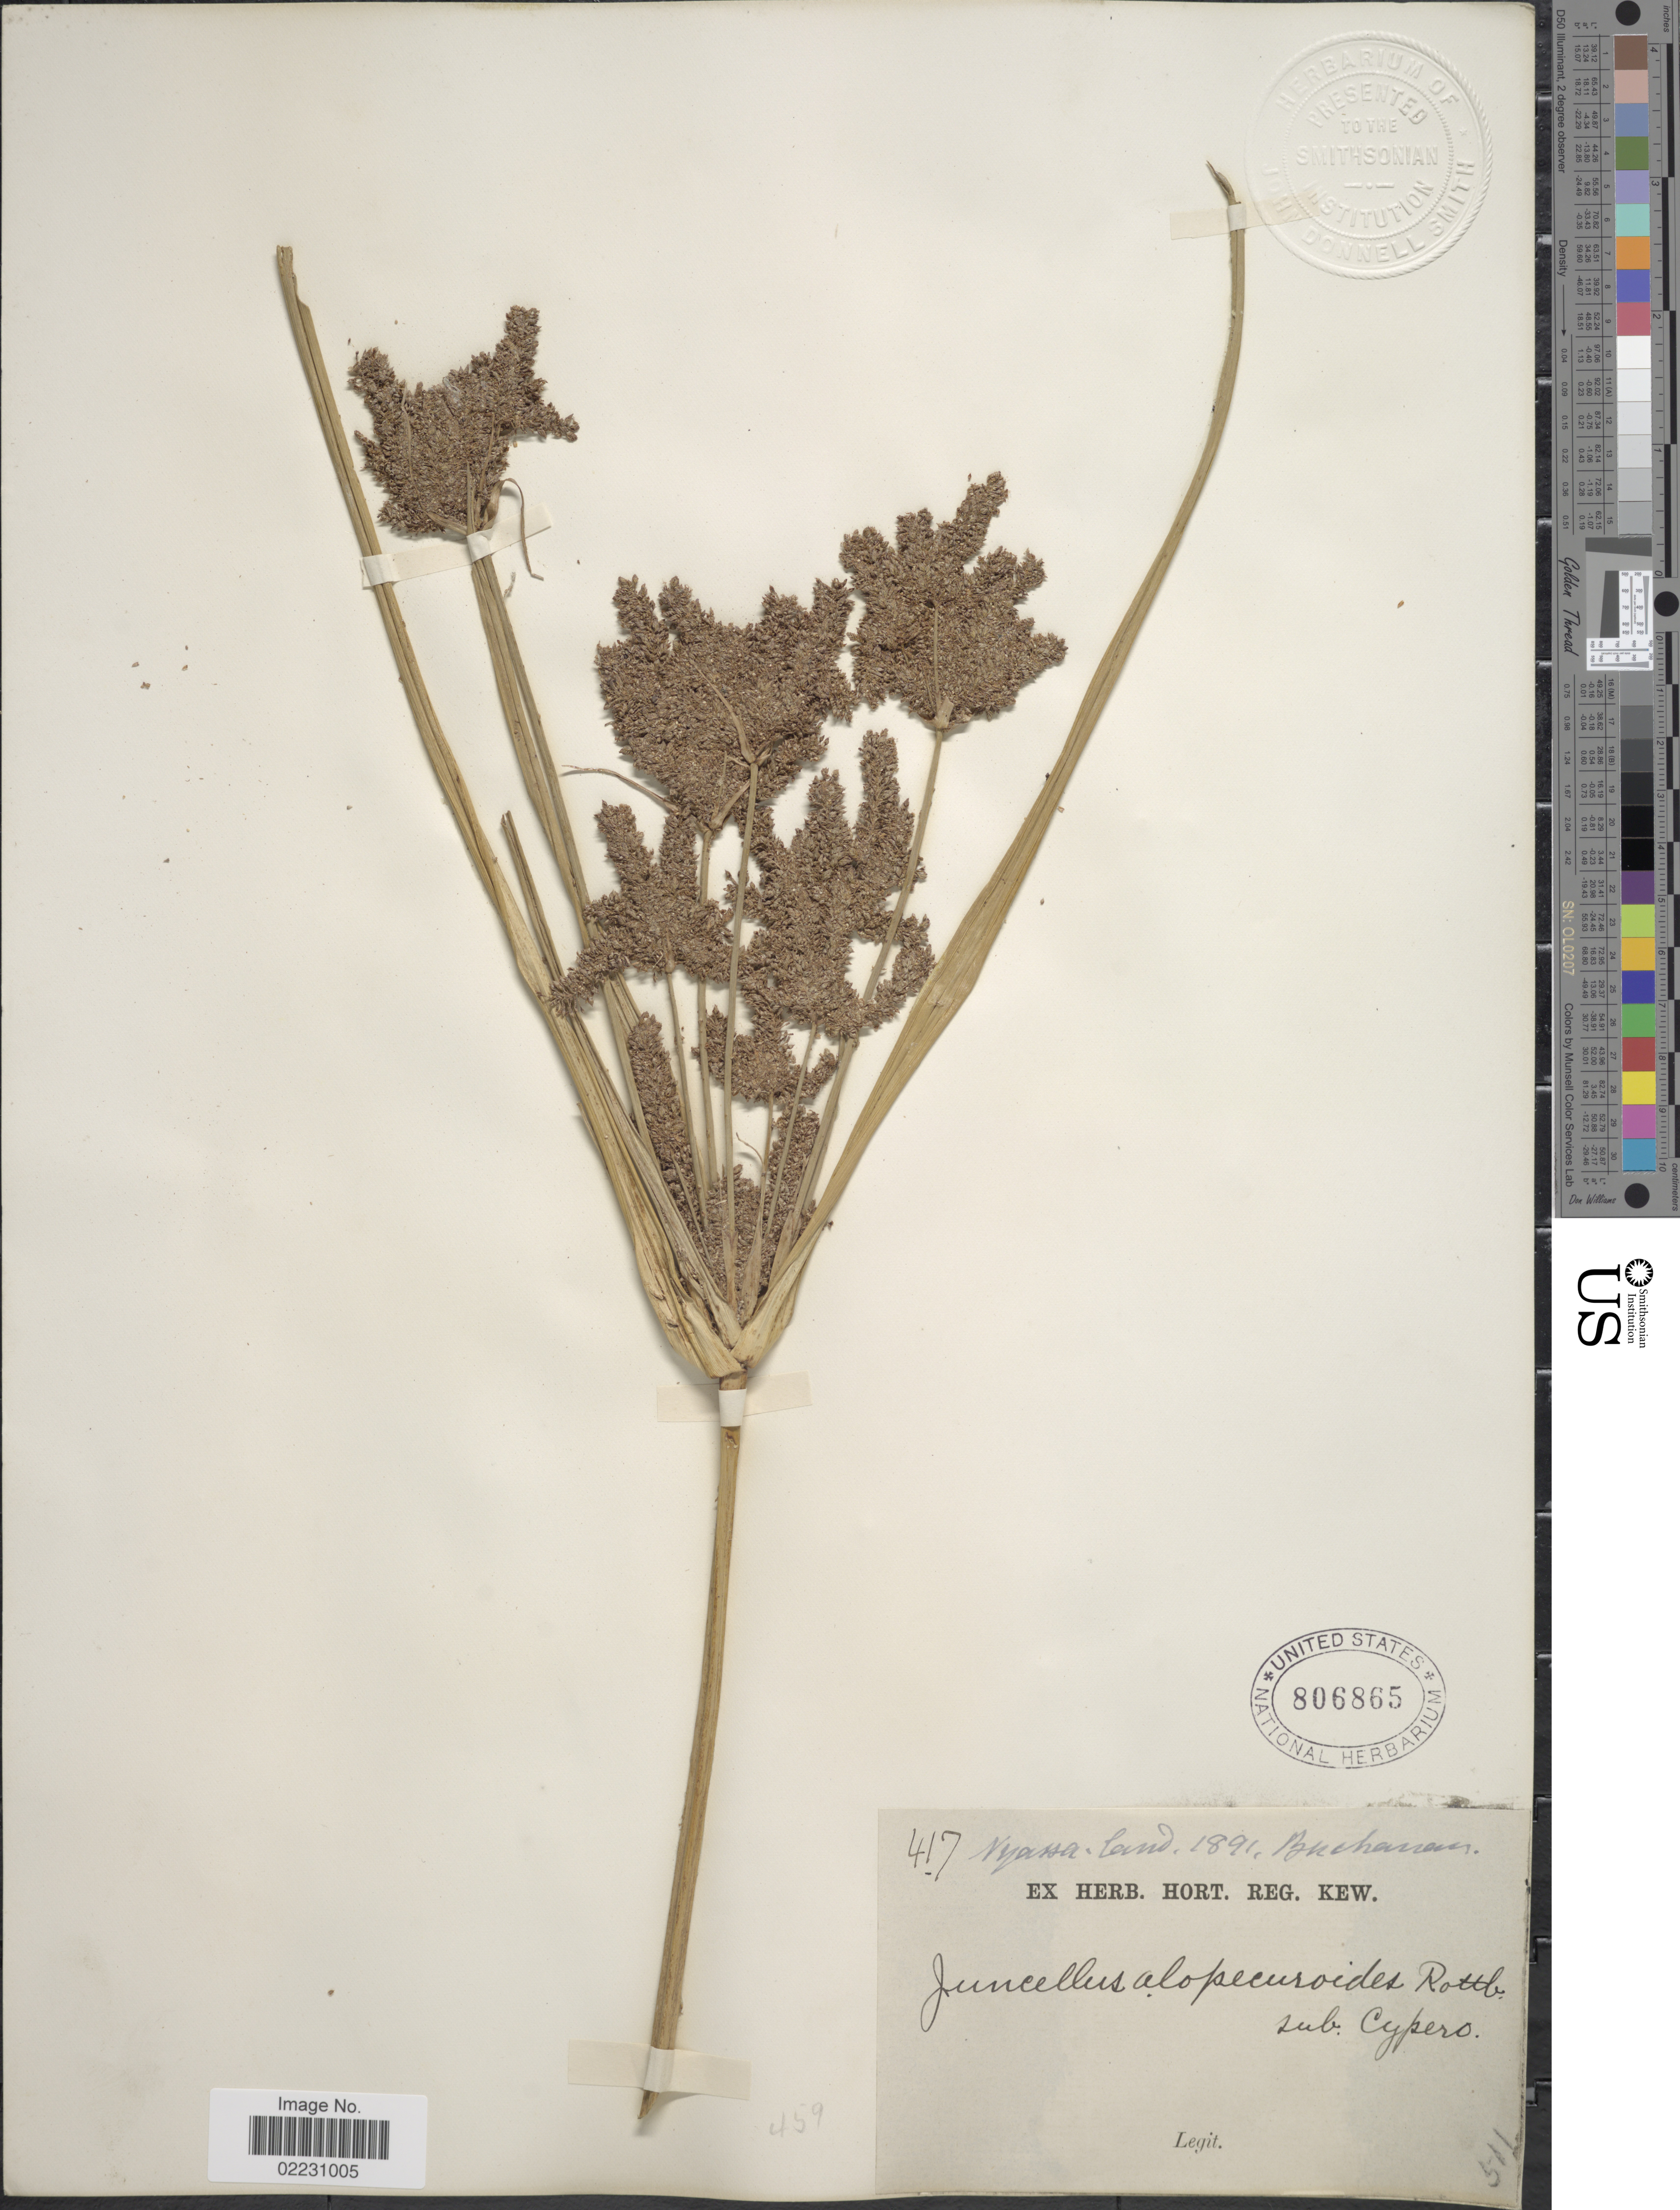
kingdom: Plantae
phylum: Tracheophyta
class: Liliopsida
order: Poales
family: Cyperaceae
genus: Cyperus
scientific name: Cyperus alopecuroides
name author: Rottb.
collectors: Buchanan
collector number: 417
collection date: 1891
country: Malawi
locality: Nyassa-land.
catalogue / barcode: US 806865